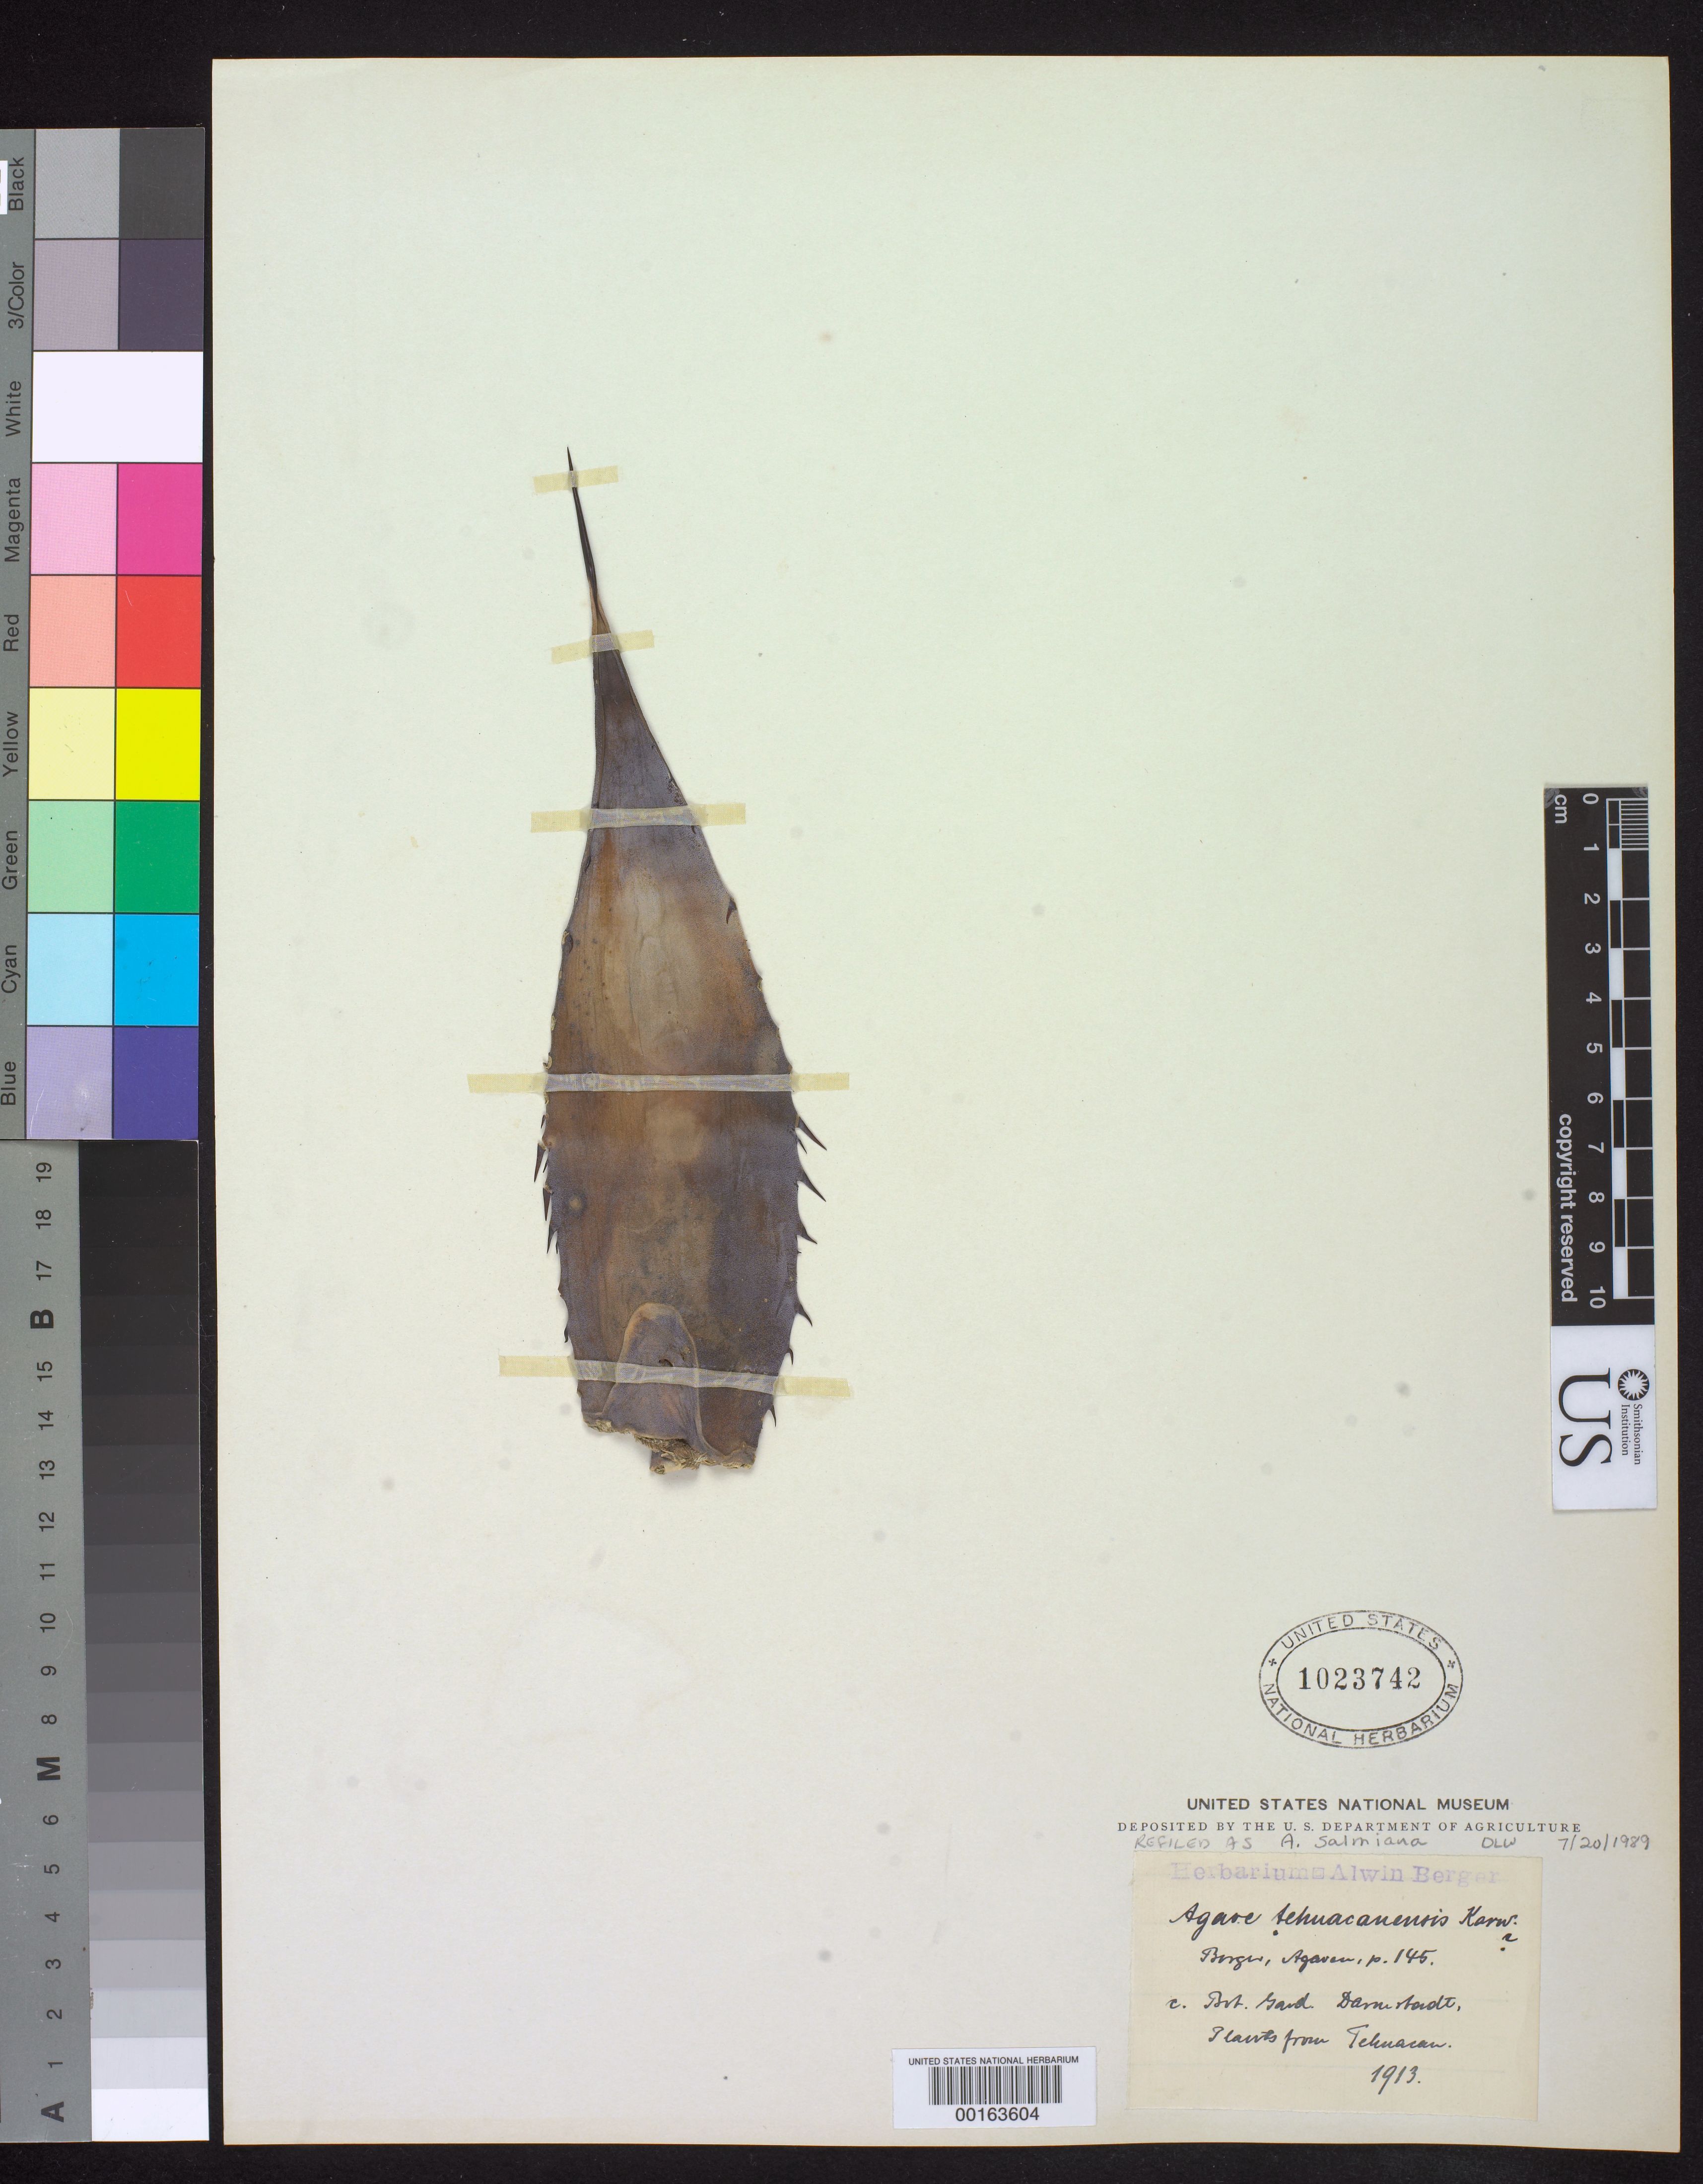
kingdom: Plantae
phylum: Tracheophyta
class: Liliopsida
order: Asparagales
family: Asparagaceae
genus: Agave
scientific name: Agave salmiana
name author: Otto ex Salm-Dyck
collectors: ex herb. A. Berger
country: Mexico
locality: Tehuacan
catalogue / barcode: US 1023742